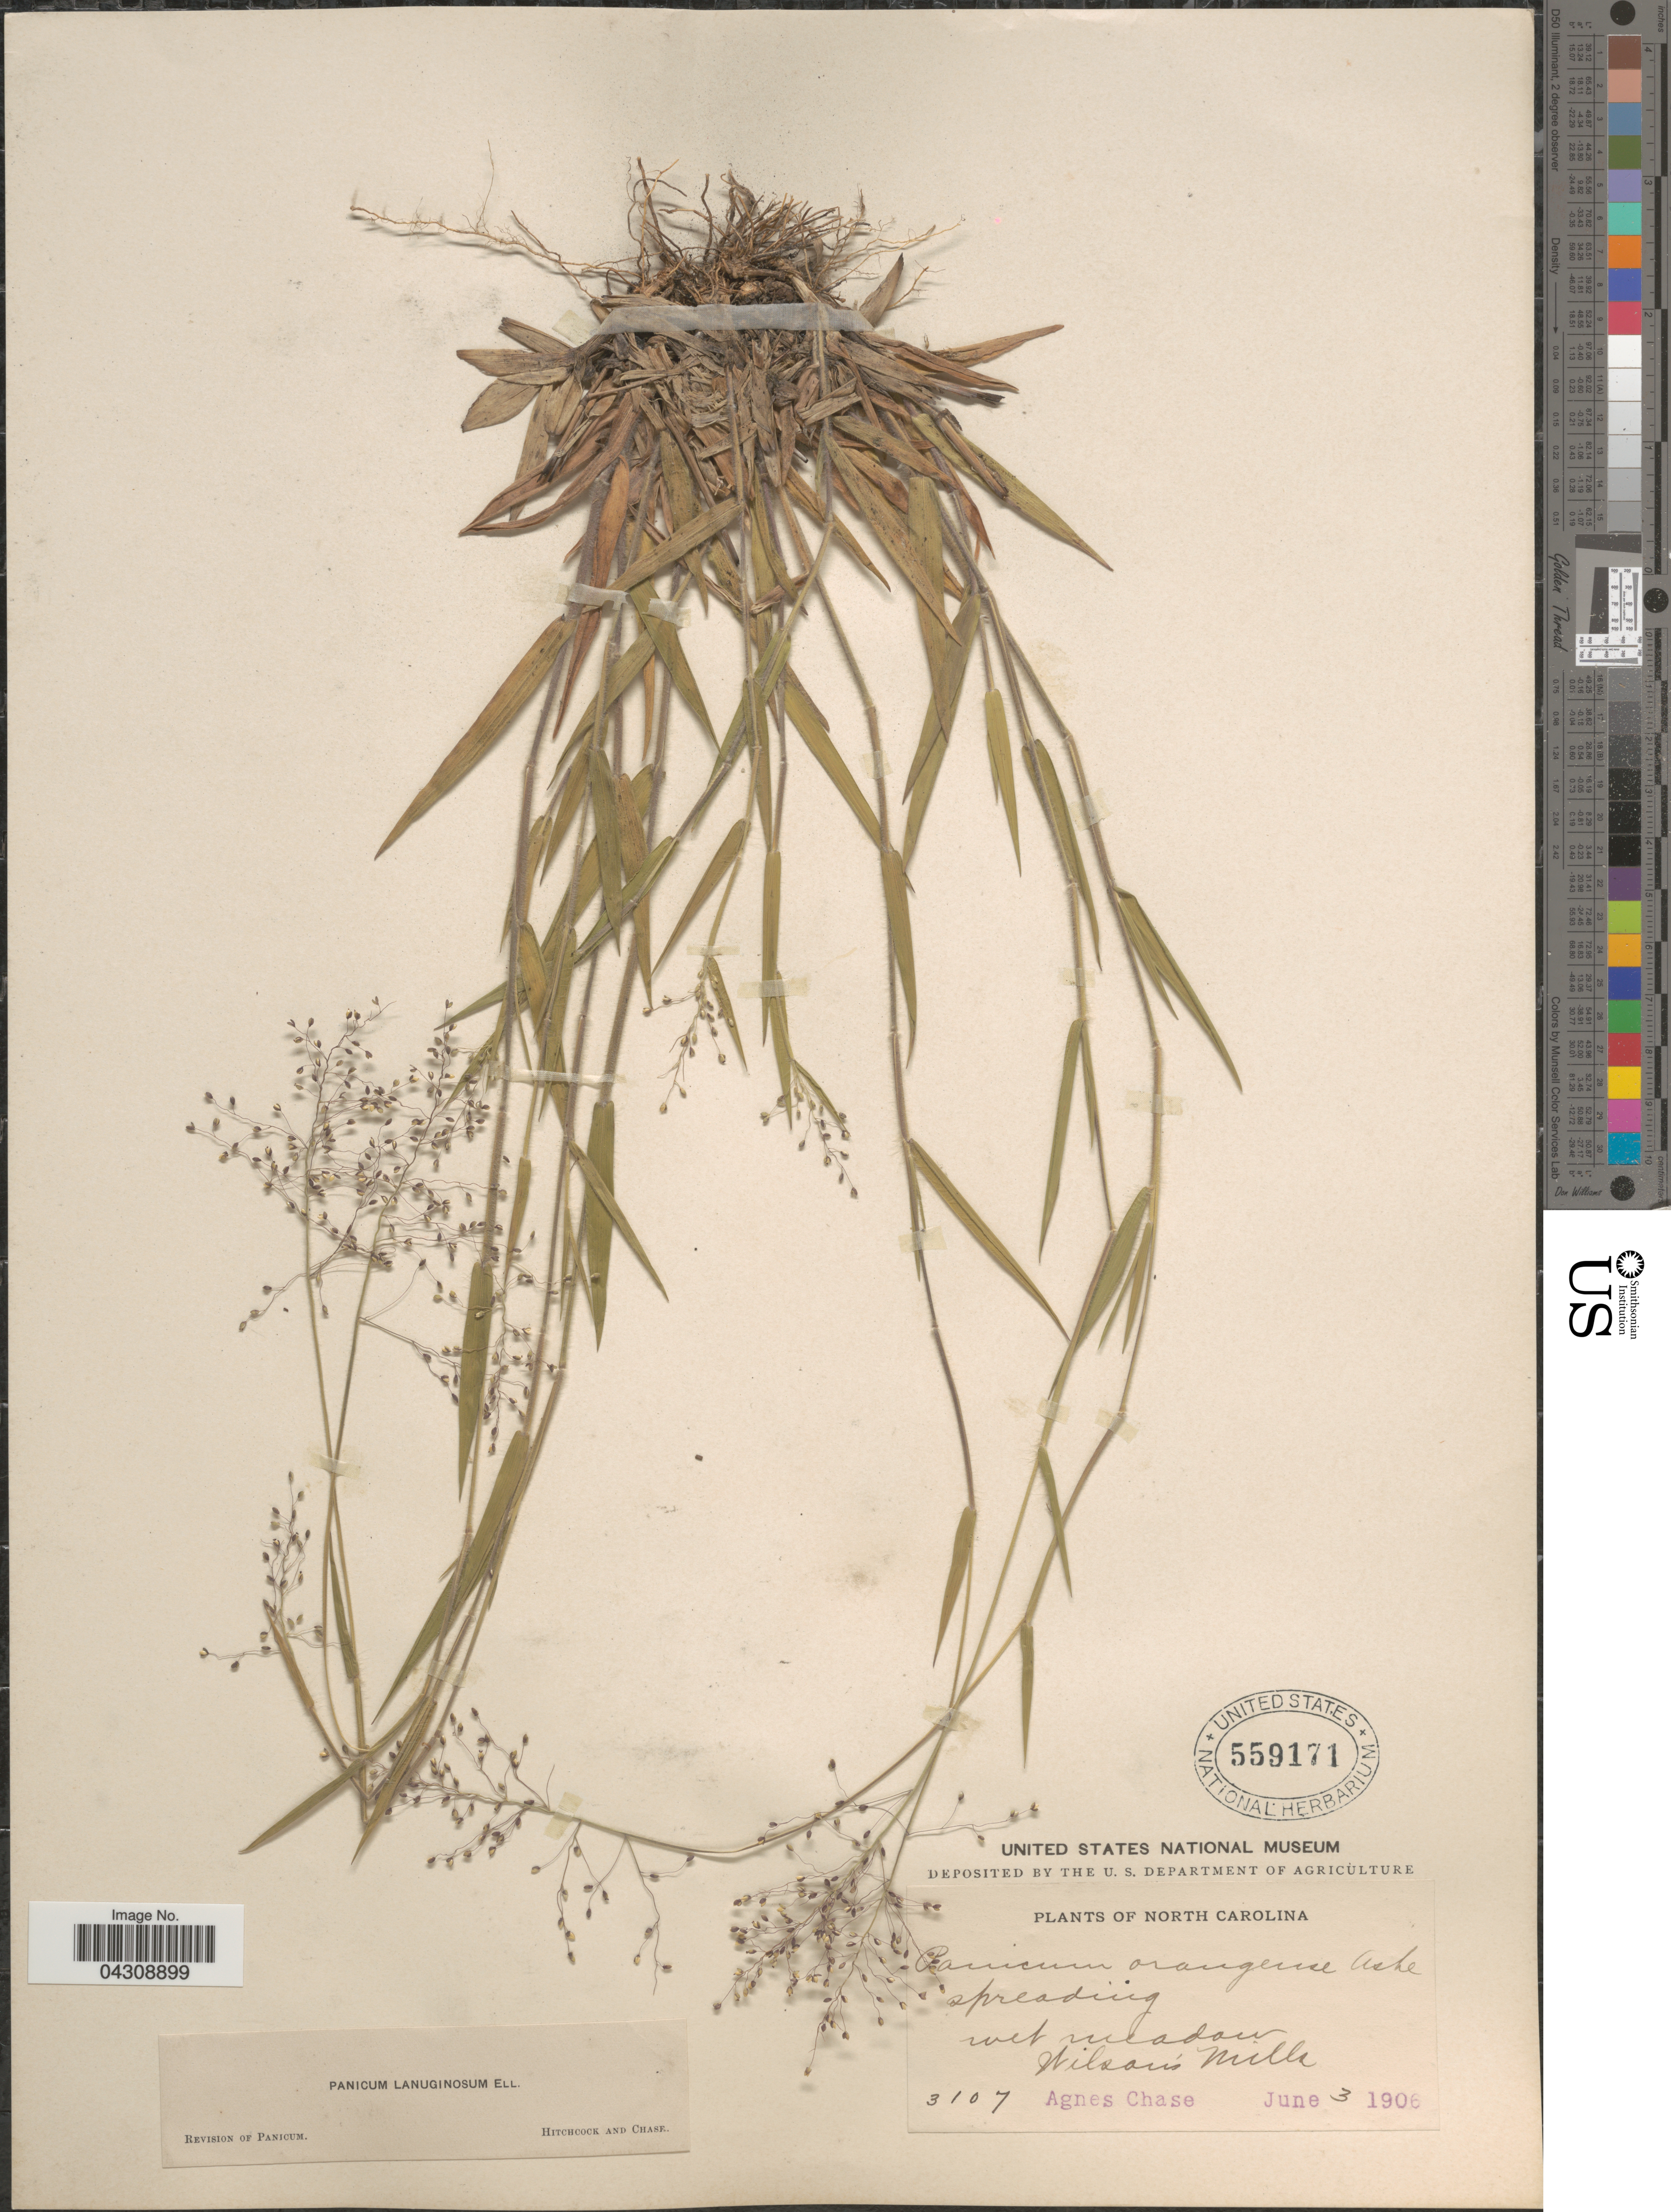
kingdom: Plantae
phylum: Tracheophyta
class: Liliopsida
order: Poales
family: Poaceae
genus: Dichanthelium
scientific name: Dichanthelium acuminatum var. acuminatum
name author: (Sw.) Gould & C.A. Clark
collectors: A. Chase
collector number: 3107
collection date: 1906-06-03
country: United States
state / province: North Carolina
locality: Wet meadow Wilson's Mills.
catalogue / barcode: US 559171